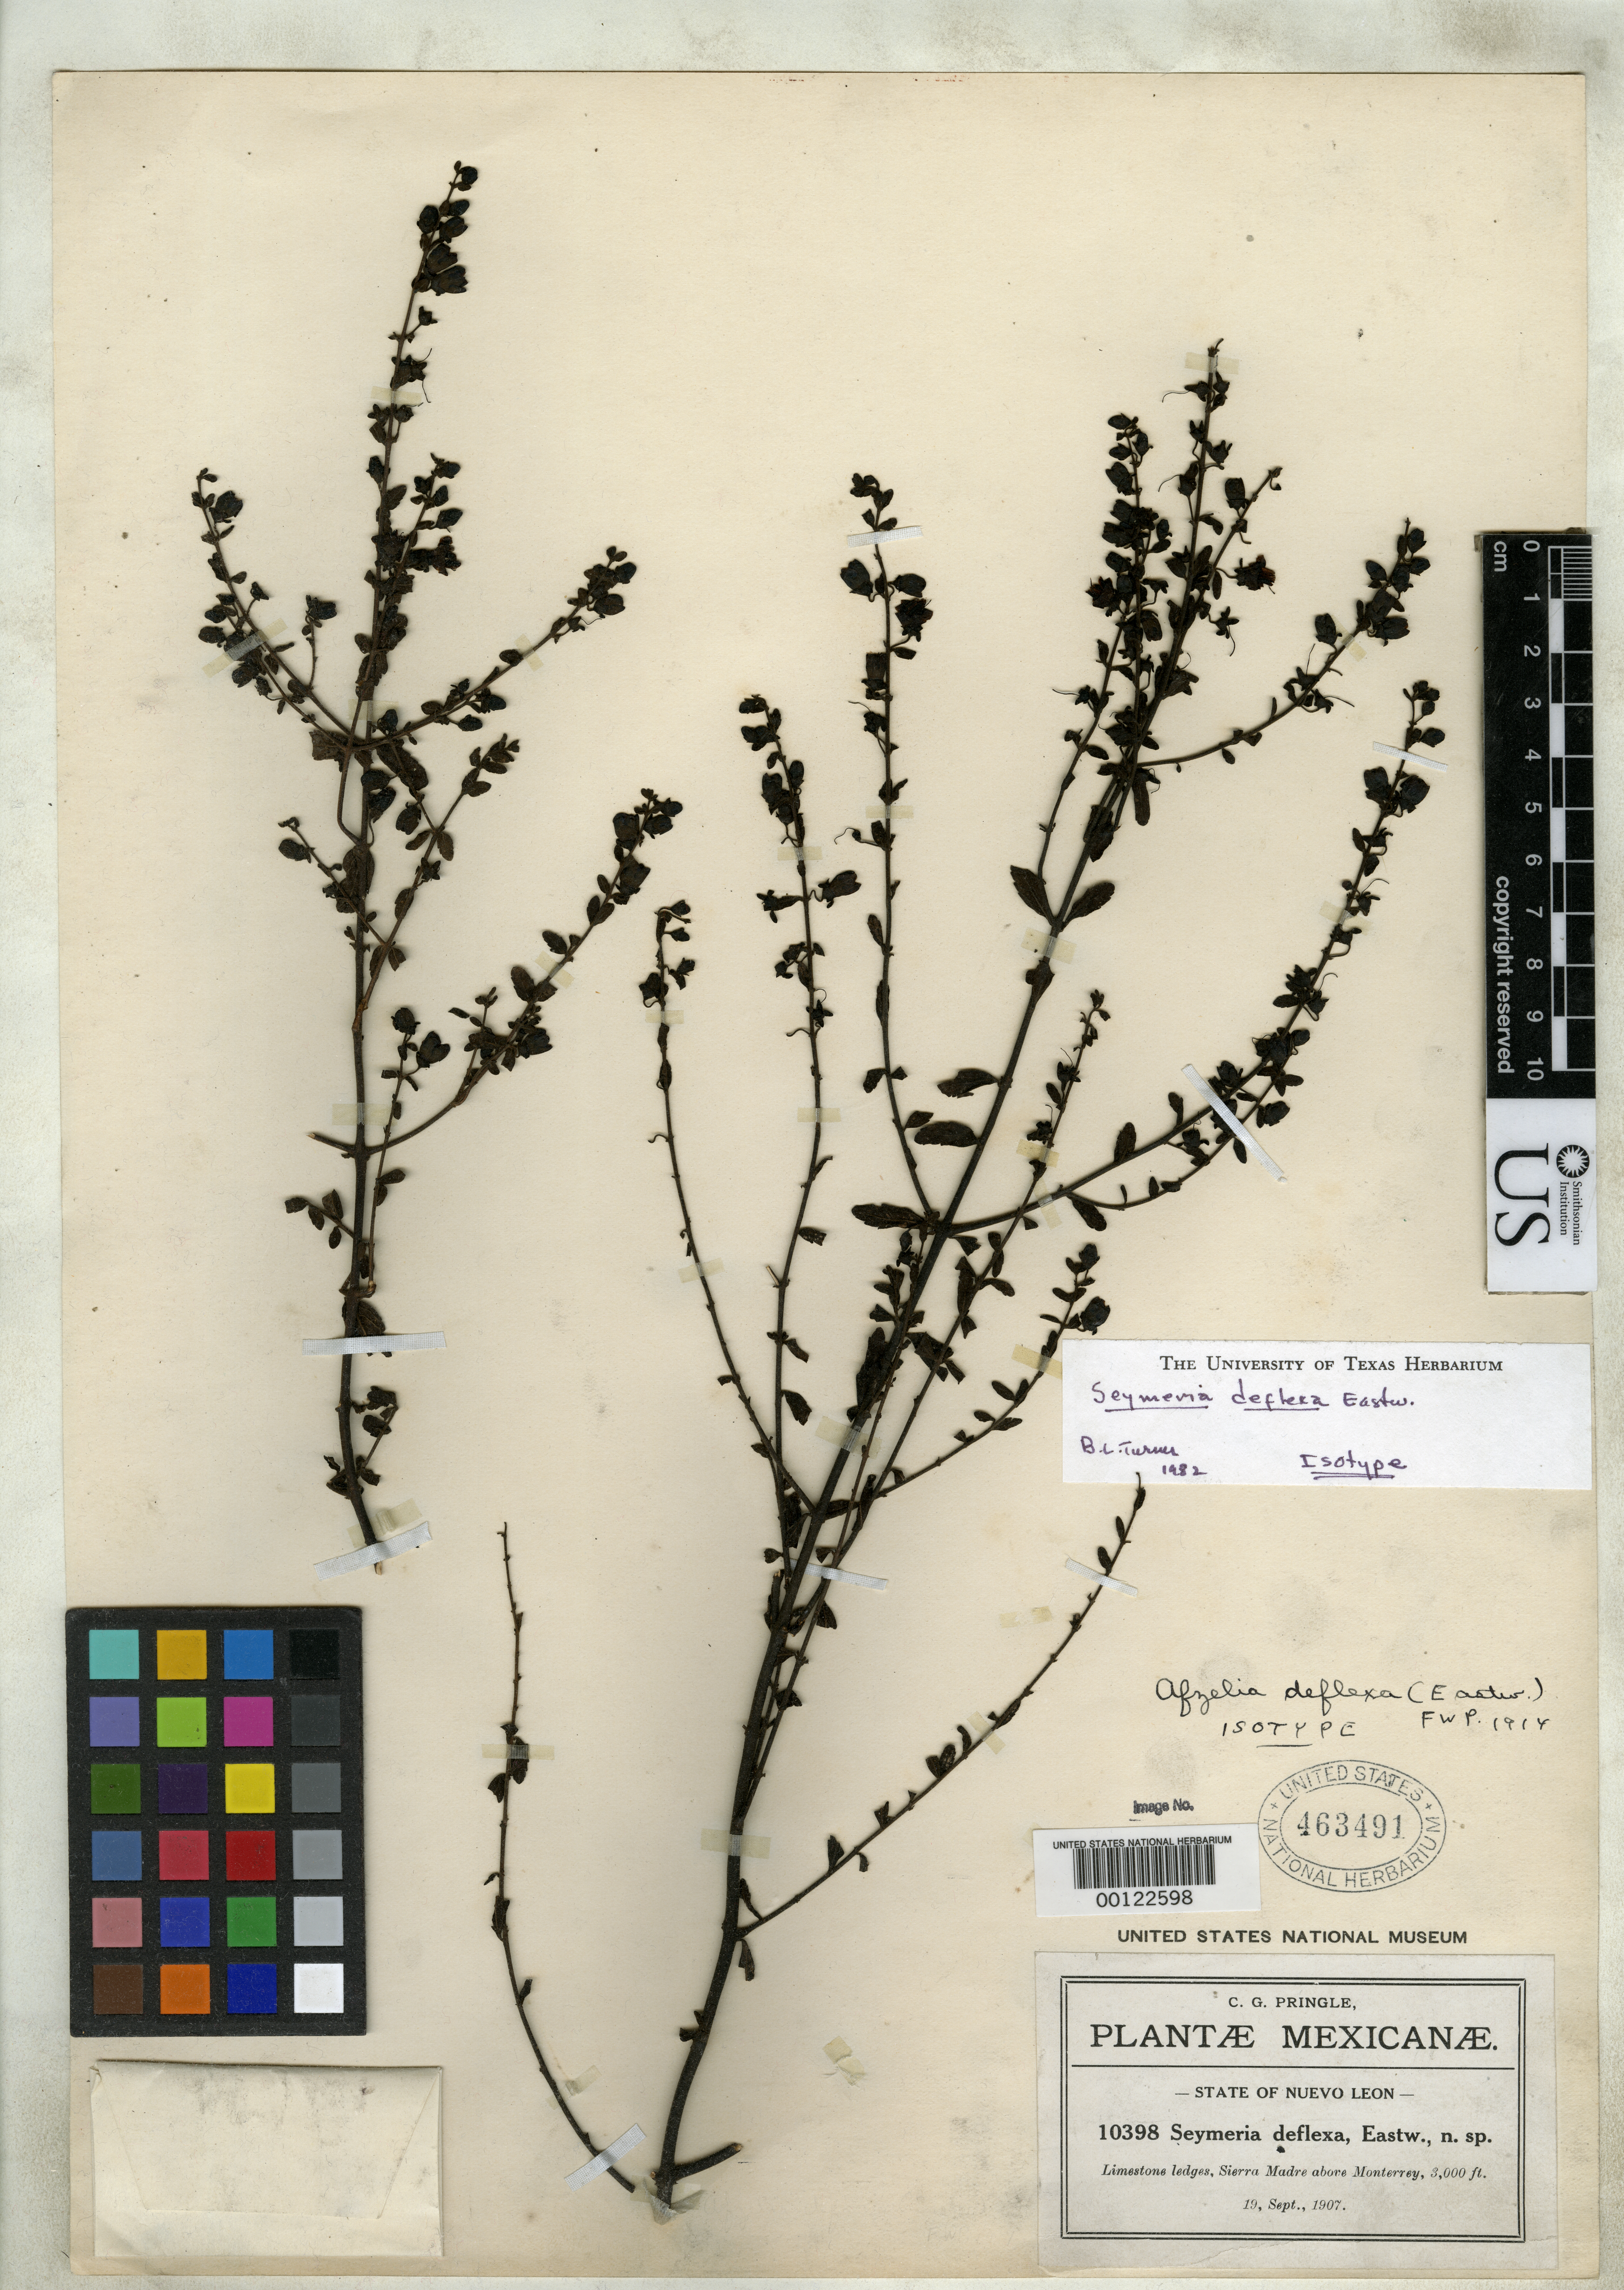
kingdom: Plantae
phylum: Tracheophyta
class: Magnoliopsida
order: Lamiales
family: Orobanchaceae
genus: Seymeria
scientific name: Seymeria deflexa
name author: Eastw.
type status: Isotype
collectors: C. G. Pringle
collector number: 10398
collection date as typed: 19 Sep 1907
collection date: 1907-09-19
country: Mexico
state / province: Nuevo León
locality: Sierra Madre, Monterrey.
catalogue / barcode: US 463491